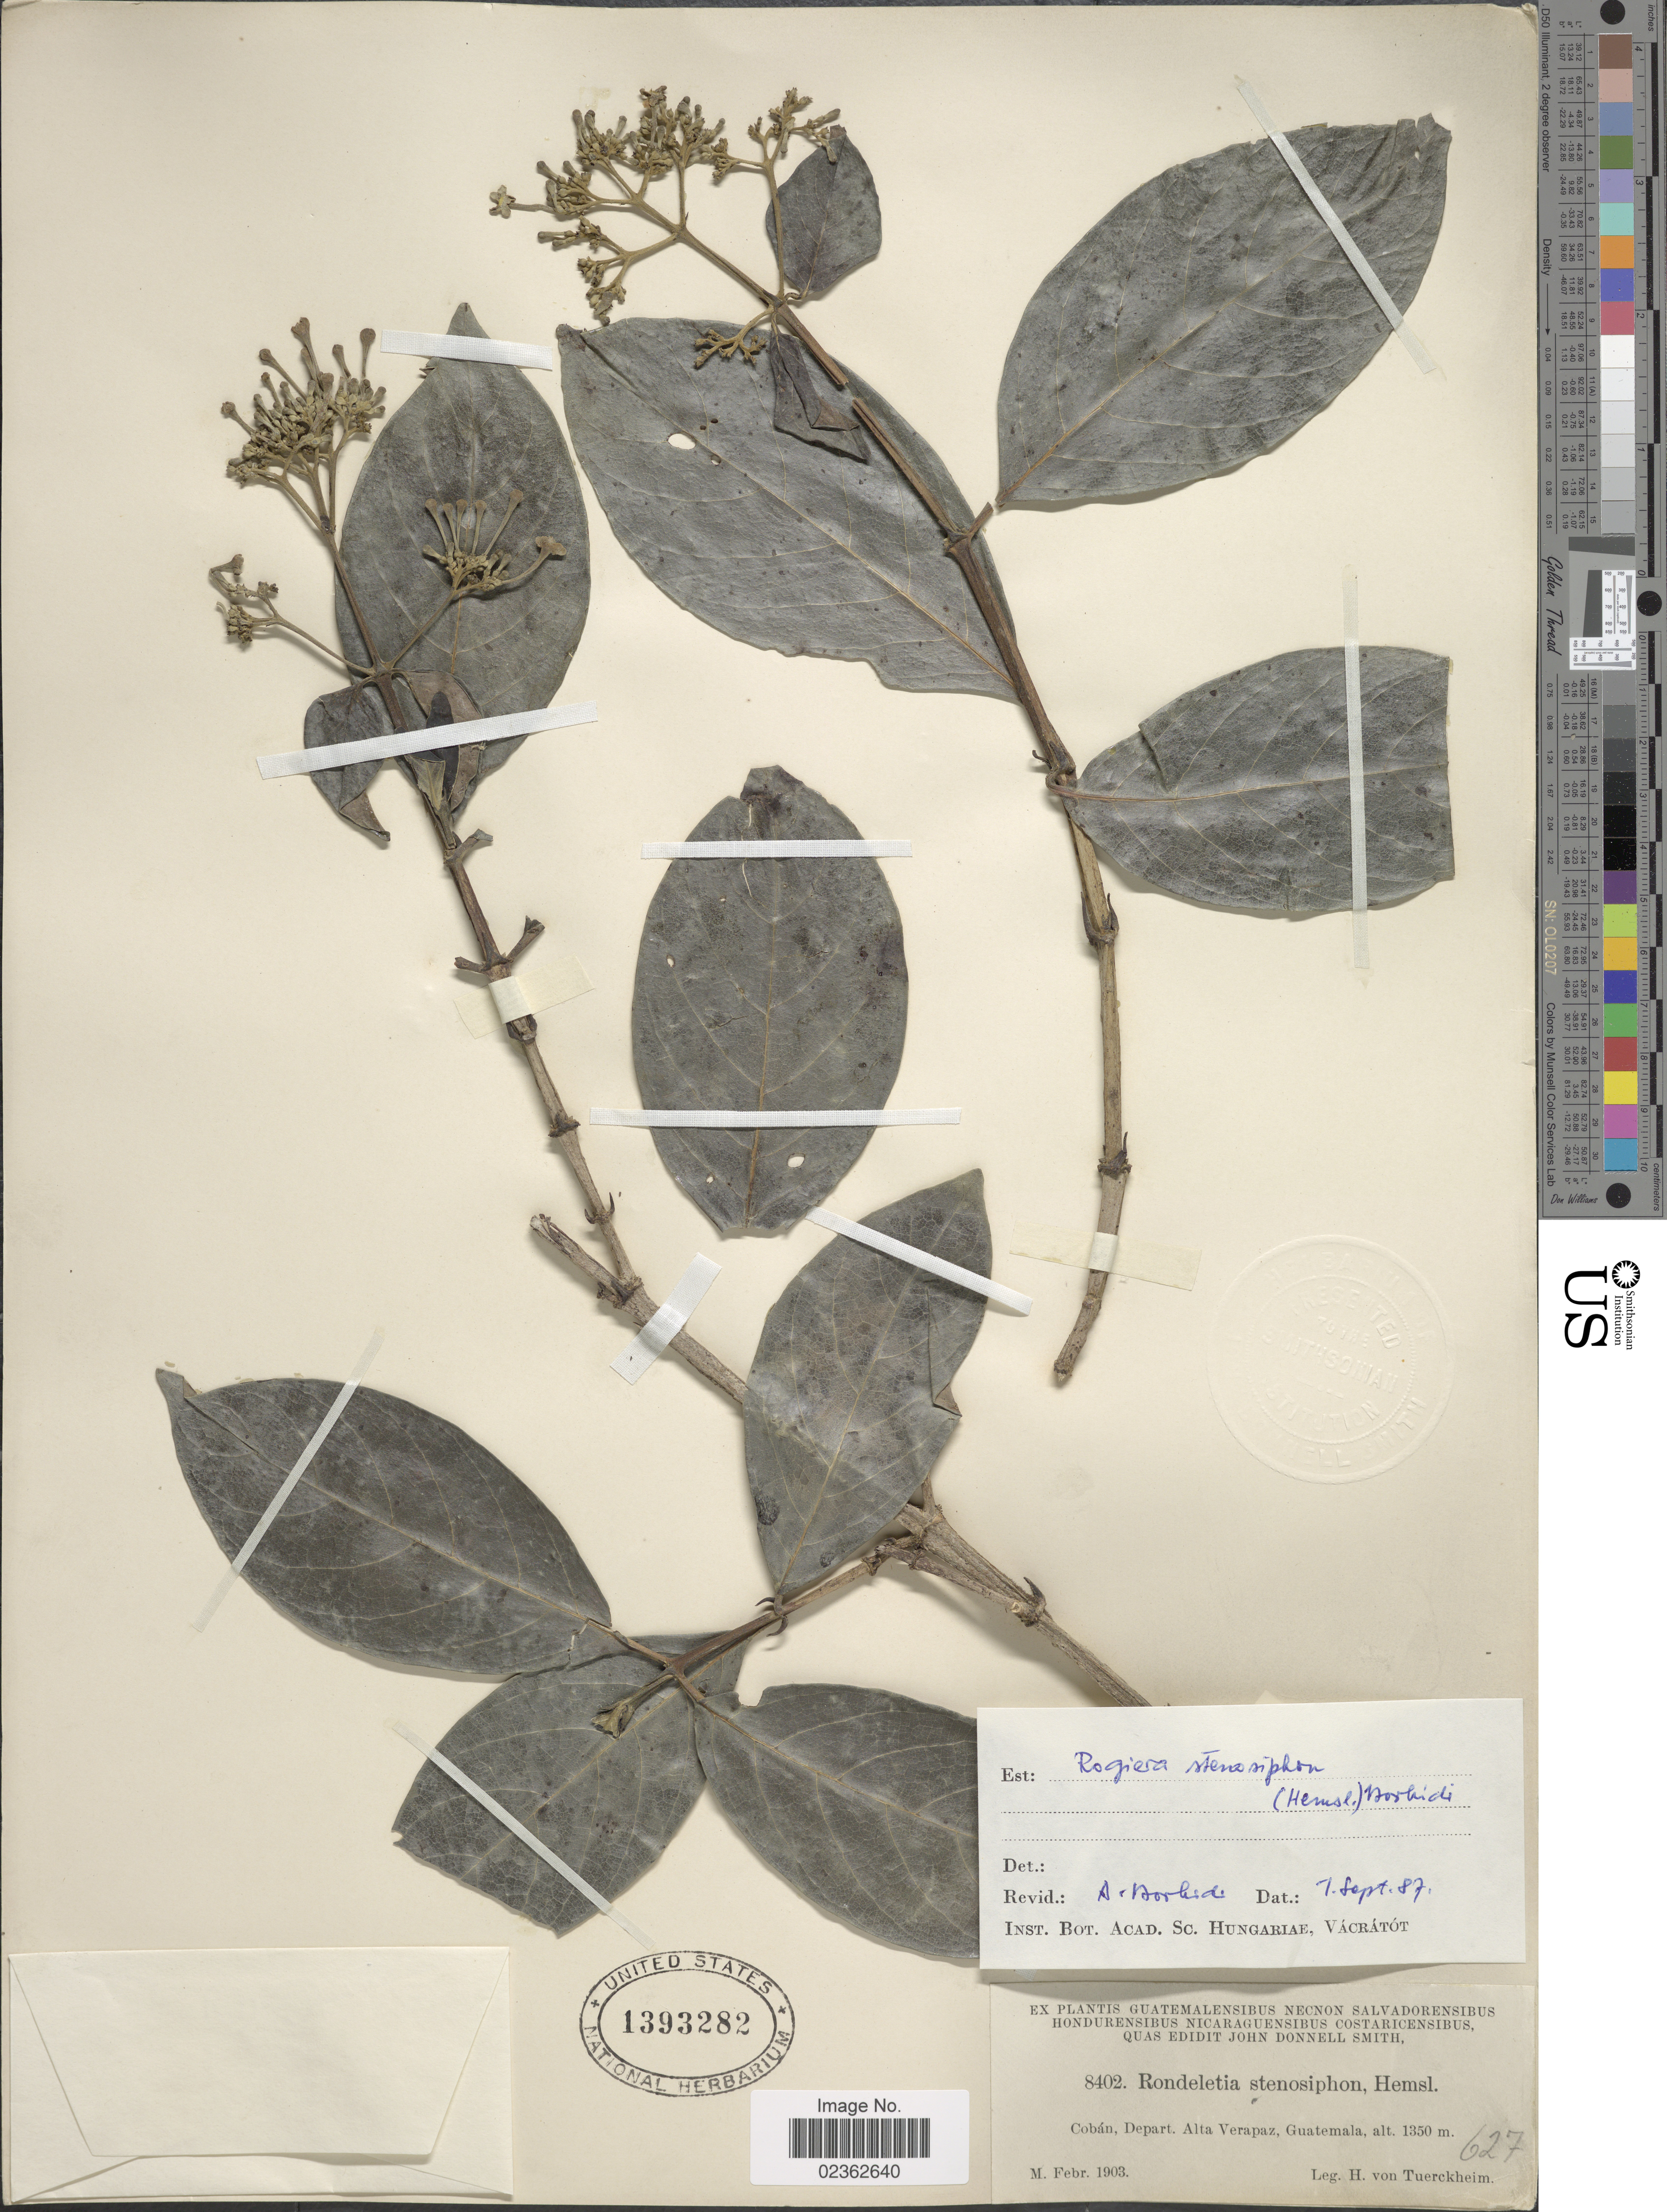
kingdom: Plantae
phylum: Tracheophyta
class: Magnoliopsida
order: Gentianales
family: Rubiaceae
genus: Rogiera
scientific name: Rogiera stenosiphon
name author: (Hemsl.) Borhidi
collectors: H. von Tuerckheim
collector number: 8402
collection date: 1903-02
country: Guatemala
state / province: Alta Verapaz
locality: Coban.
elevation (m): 1350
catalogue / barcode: US 1393282